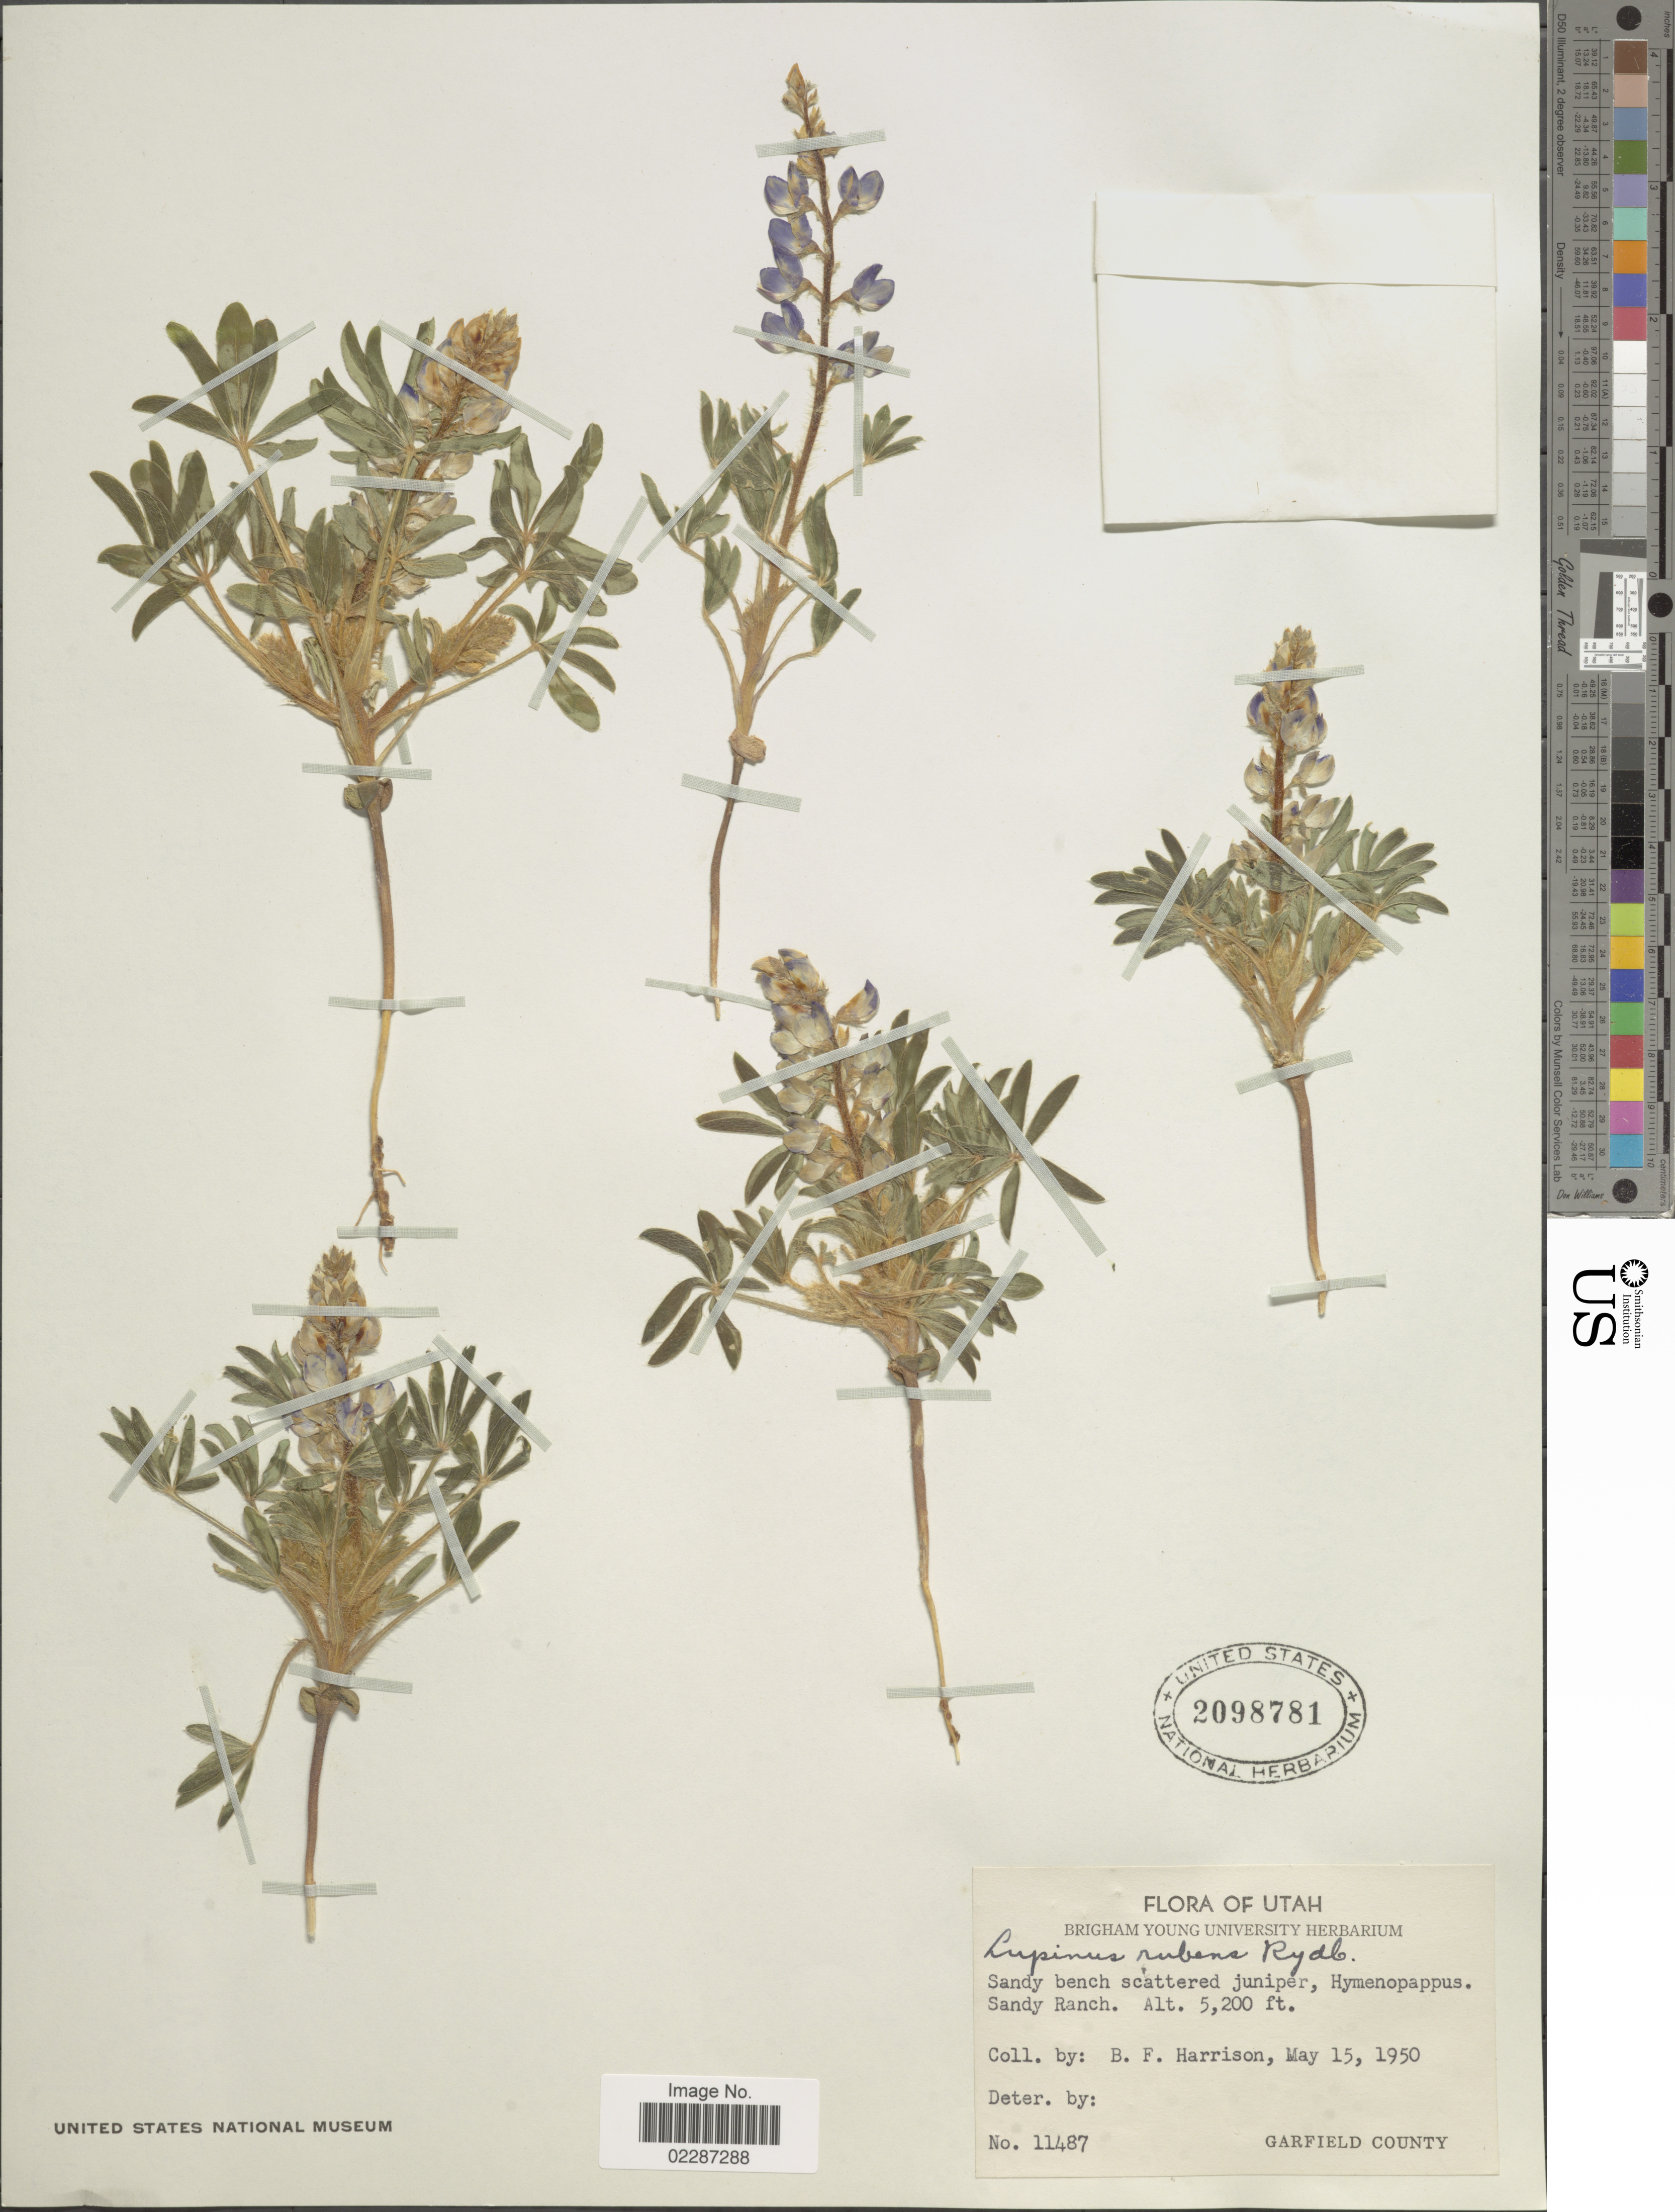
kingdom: Plantae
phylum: Tracheophyta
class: Magnoliopsida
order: Fabales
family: Fabaceae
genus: Lupinus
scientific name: Lupinus pusillus subsp. rubens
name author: (Rydb.) D.B. Dunn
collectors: B. F. Harrison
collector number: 11487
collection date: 1950-05-15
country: United States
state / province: Utah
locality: Sandy Ranch, Garfield County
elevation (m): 1585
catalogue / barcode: US 2098781